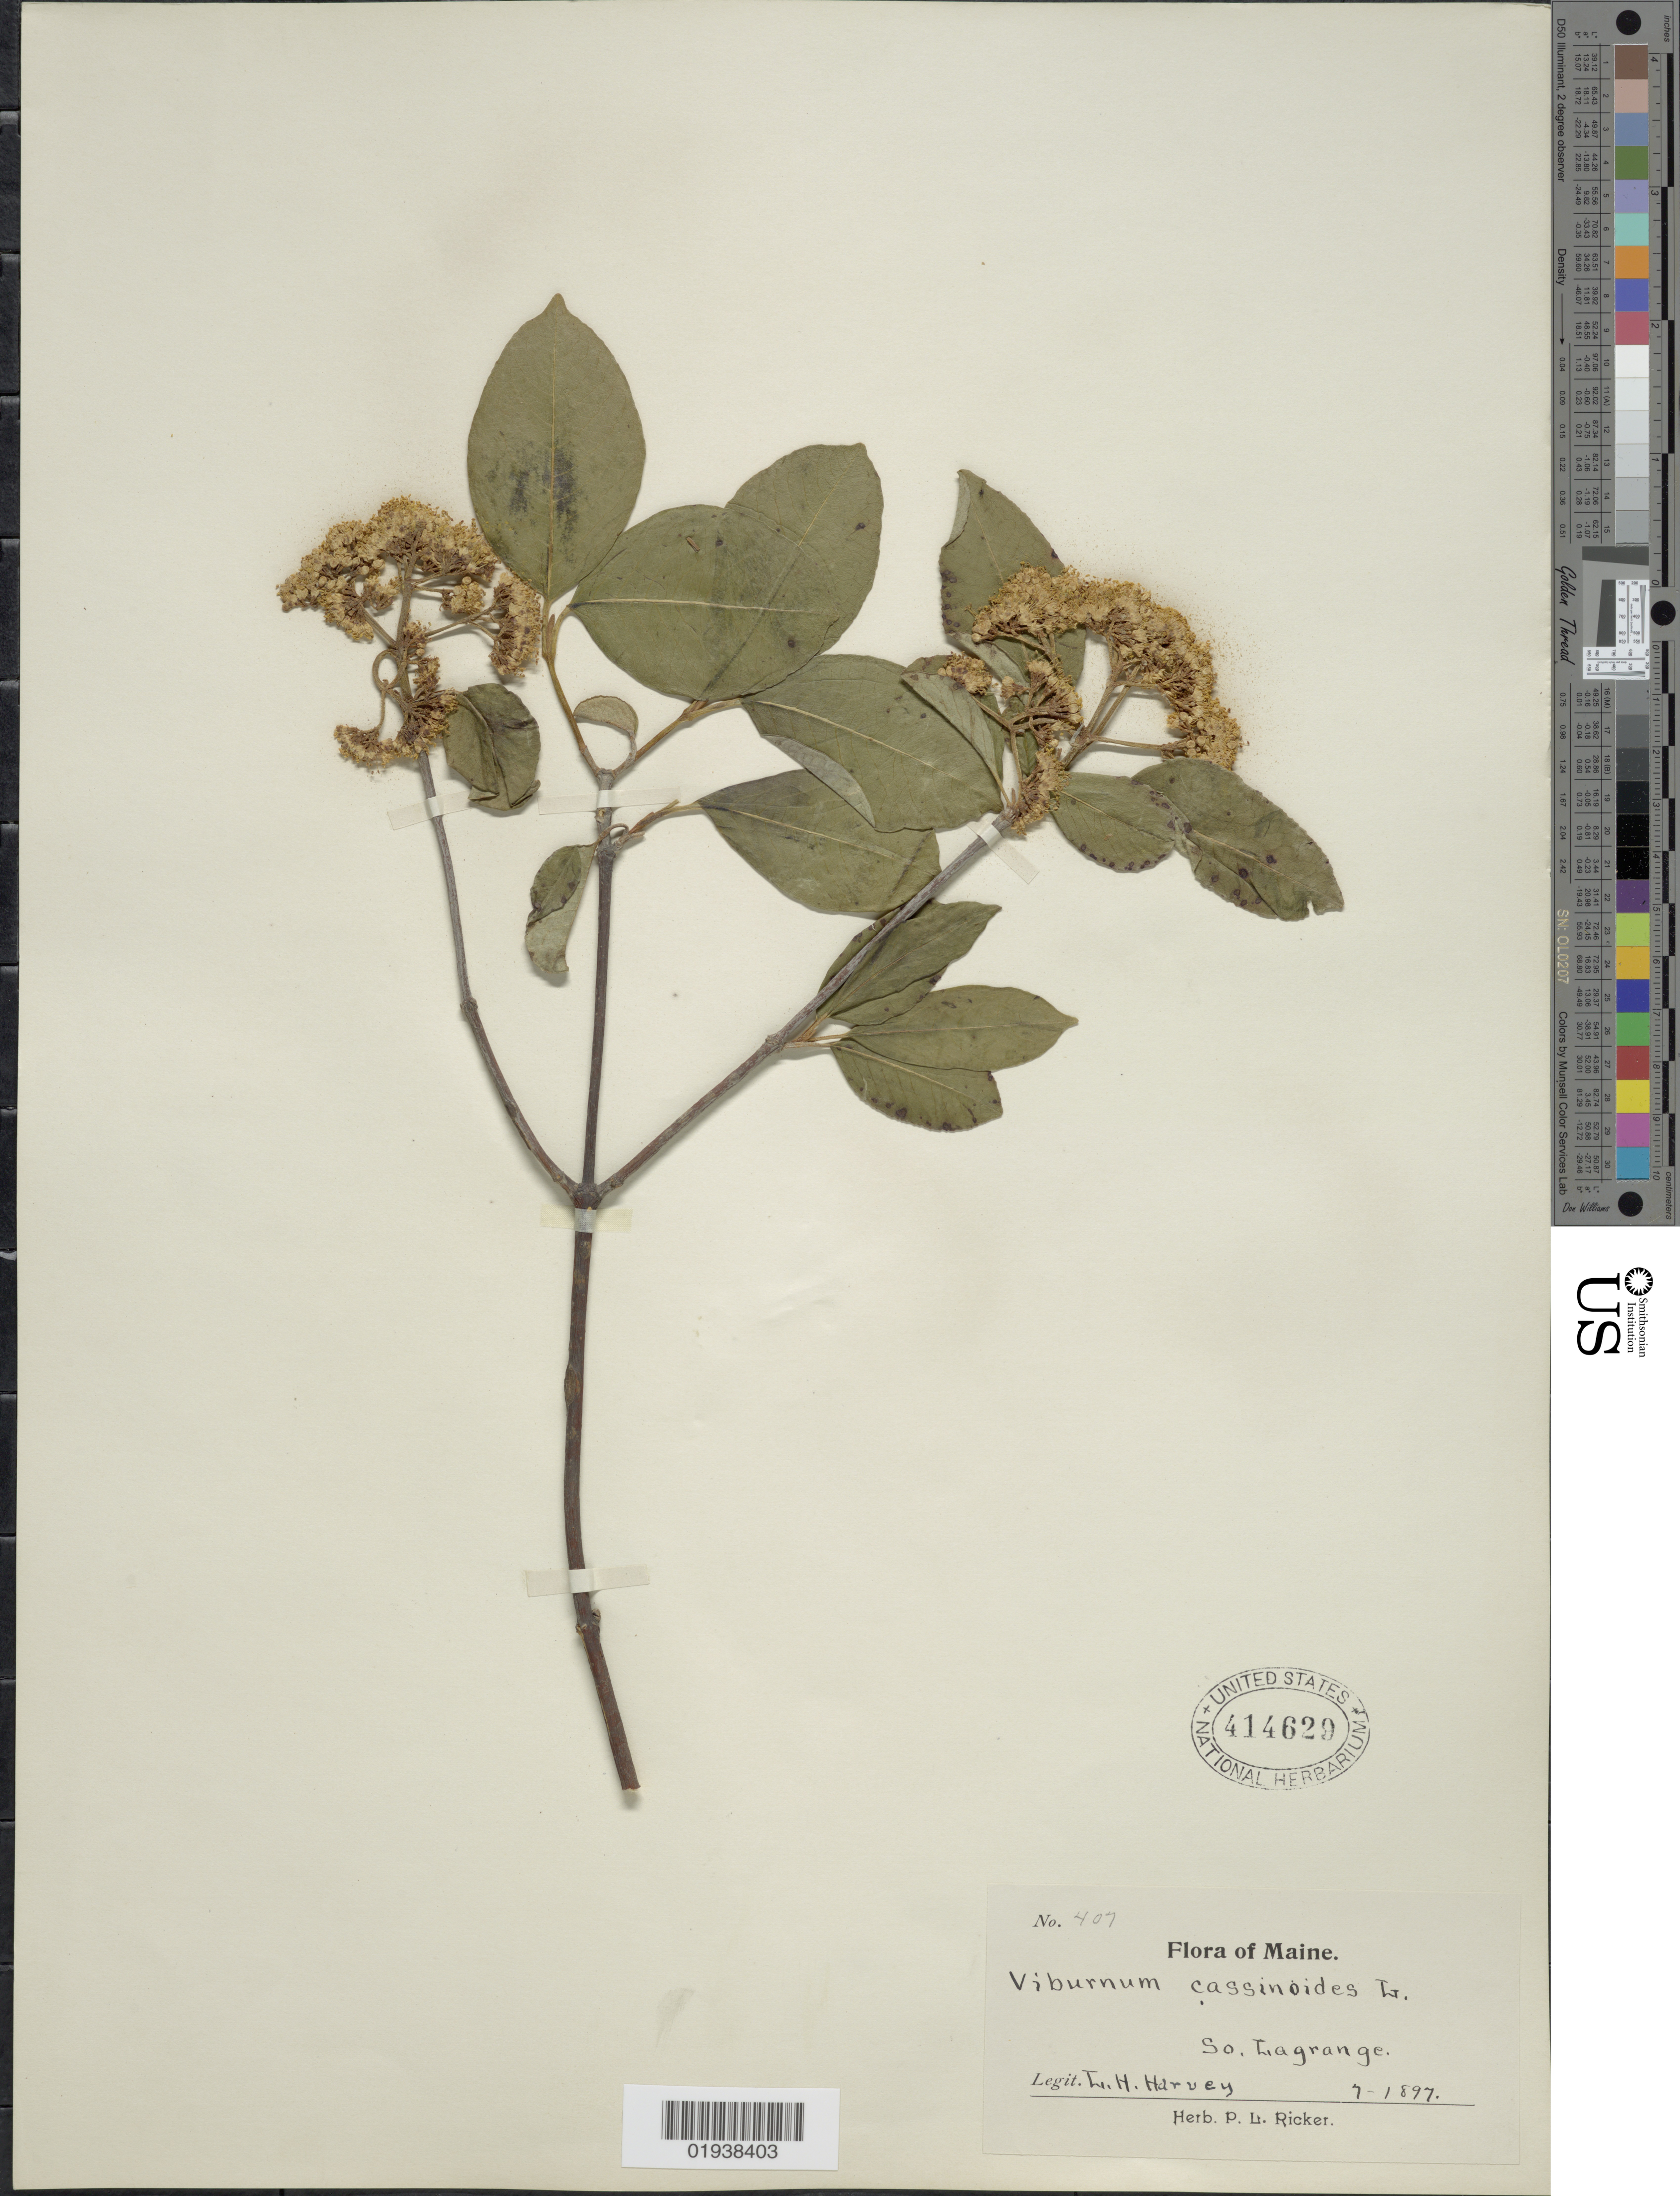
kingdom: Plantae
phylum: Tracheophyta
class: Magnoliopsida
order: Dipsacales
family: Viburnaceae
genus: Viburnum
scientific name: Viburnum cassinoides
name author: L.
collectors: L. H. Harvey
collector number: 407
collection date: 1897-07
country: United States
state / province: Maine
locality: So. Lagrange.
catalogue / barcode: US 414629